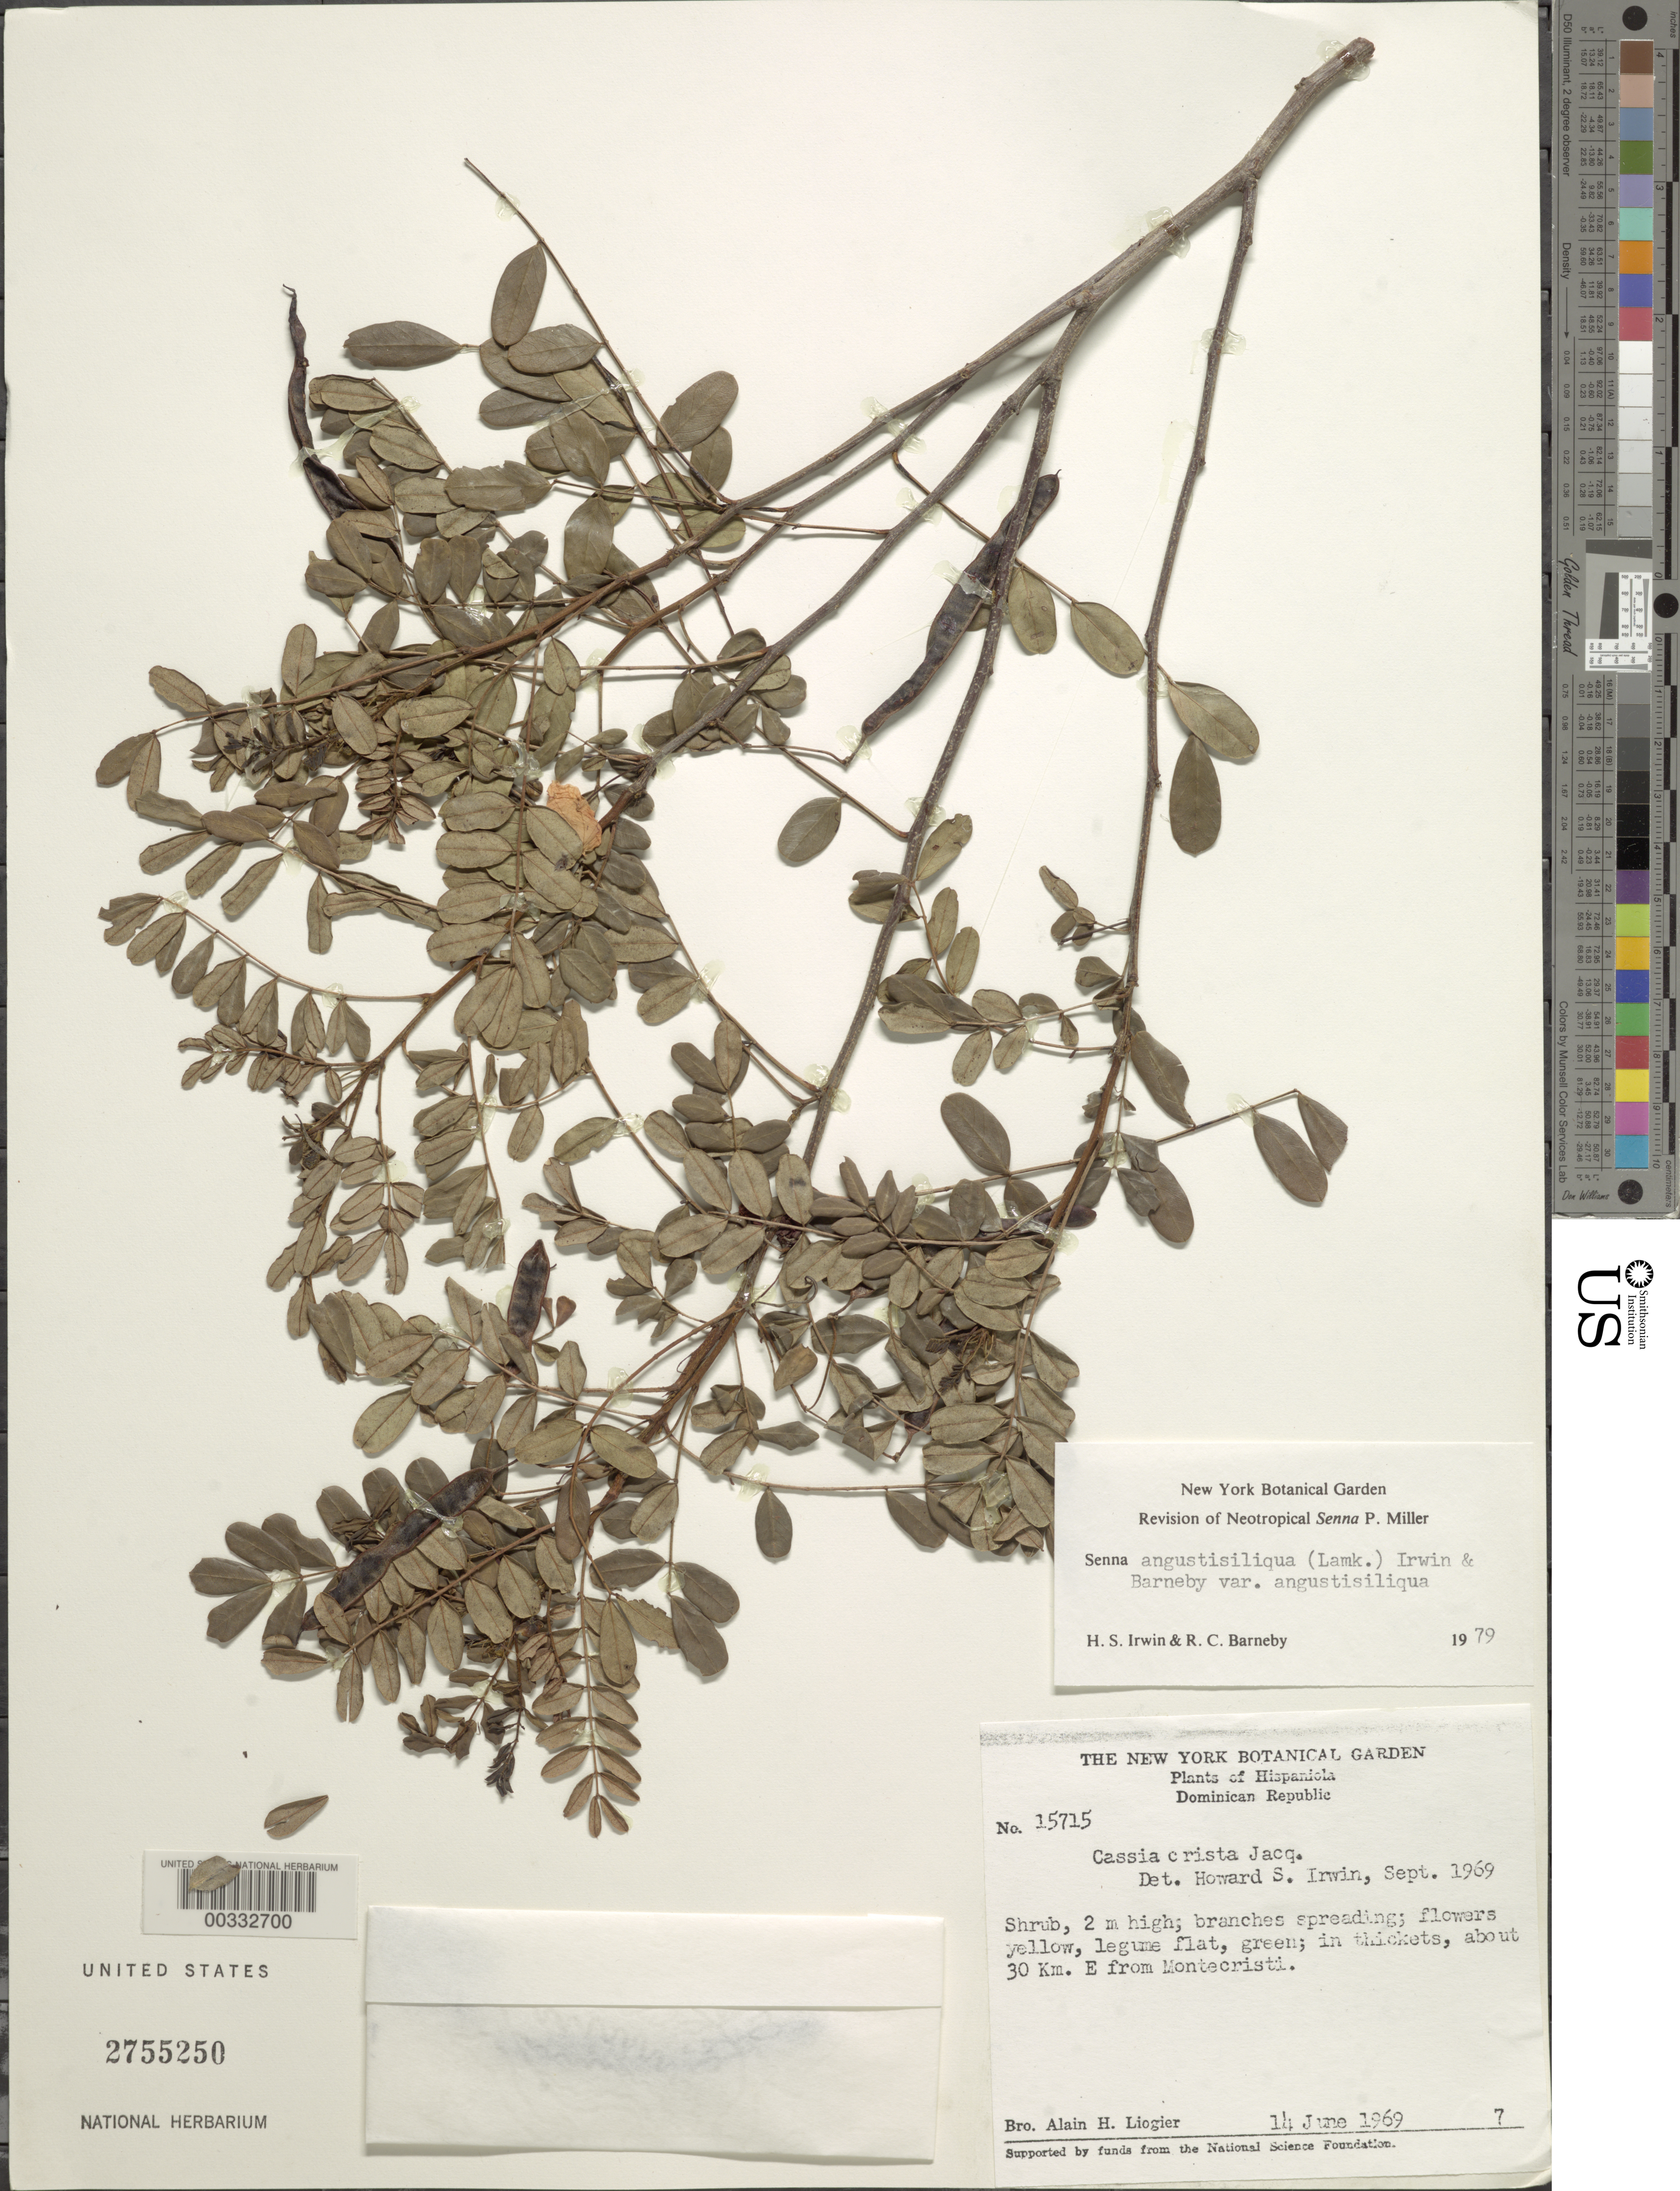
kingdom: Plantae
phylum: Tracheophyta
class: Magnoliopsida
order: Fabales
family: Fabaceae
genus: Senna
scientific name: Senna angustisiliqua var. angustisiliqua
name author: (Lam.) H.S. Irwin & Barneby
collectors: A. H. Liogier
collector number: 15715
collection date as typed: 14 Jun 1969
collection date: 1969-06-14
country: Dominican Republic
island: Hispaniola Island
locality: About 30 km e from monticristi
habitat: In thickets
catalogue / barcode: US 2755250